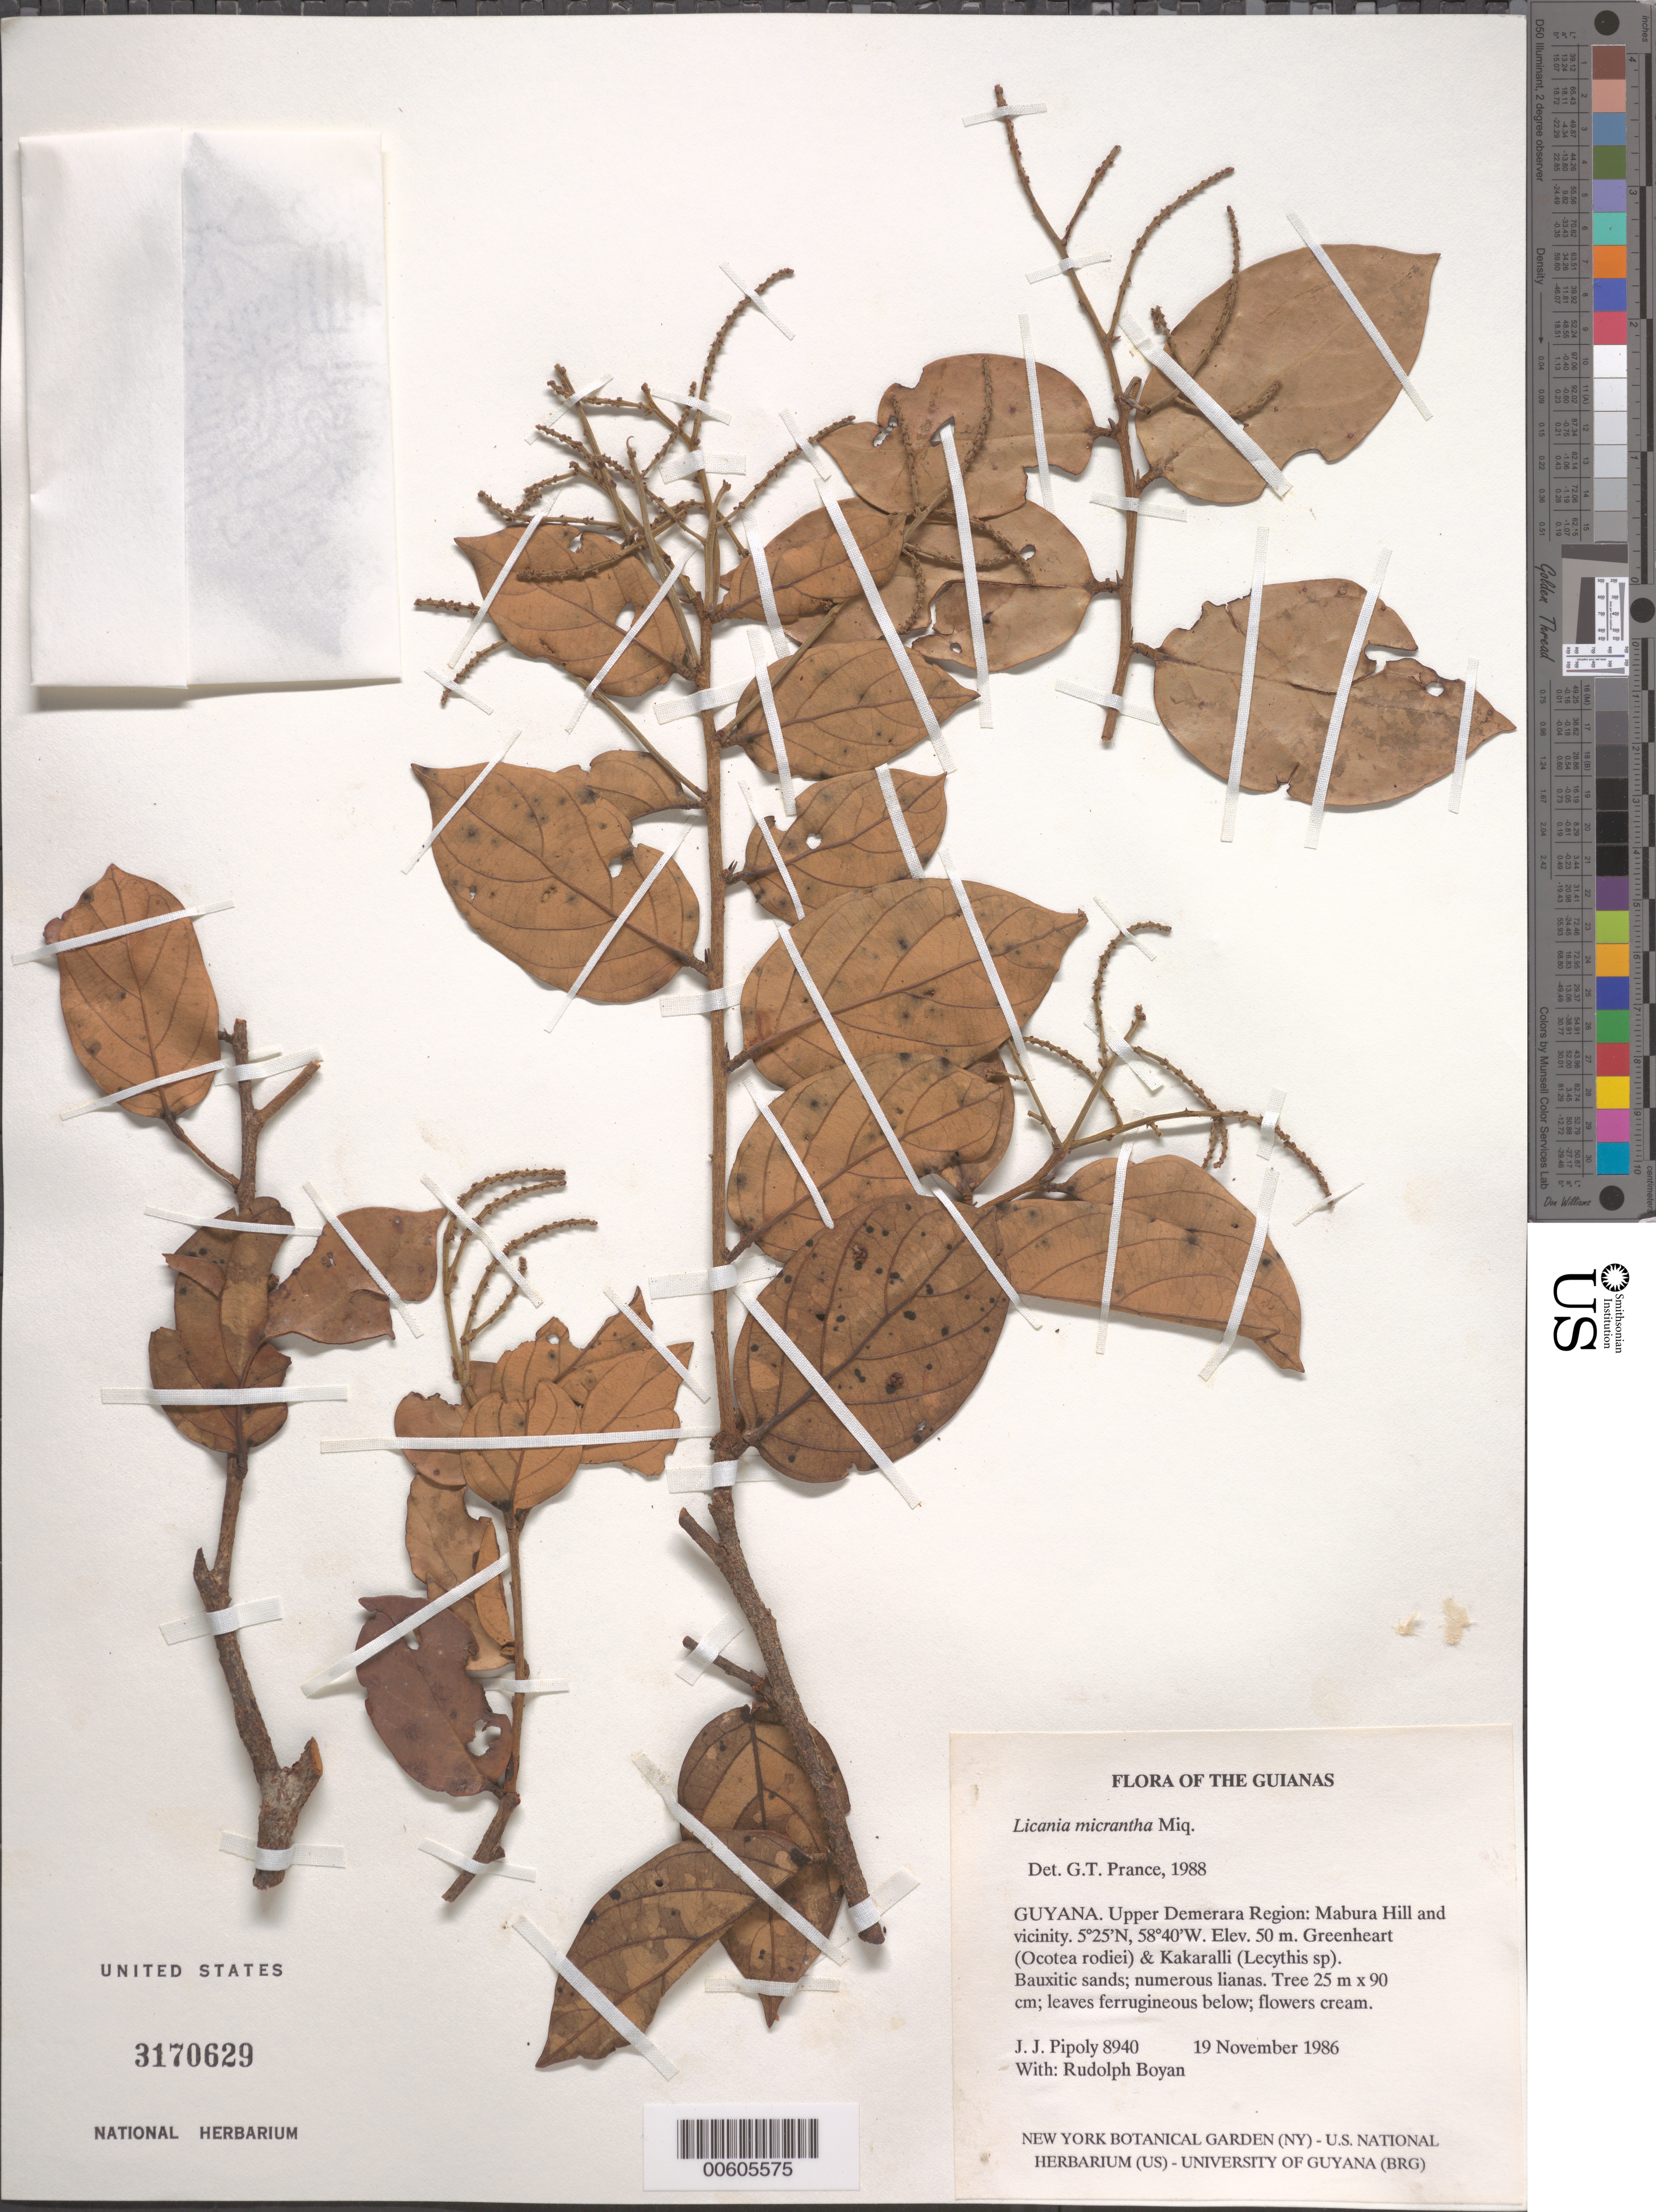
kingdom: Plantae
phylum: Tracheophyta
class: Magnoliopsida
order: Malpighiales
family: Chrysobalanaceae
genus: Licania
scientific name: Licania micrantha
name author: Miq.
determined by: Prance, G. T.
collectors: J. J. Pipoly & R. Boyan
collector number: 8940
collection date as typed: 19 November 1986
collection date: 1986-11-19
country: Guyana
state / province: U. Demerara-Berbice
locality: Mabura Hill and vicinity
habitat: Forest on bauxitic sands. Greenheart (Ocotea rodiaei) and Kakaralli (Lecythis sp). Numerous lianas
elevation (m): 50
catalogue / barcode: US 3170629